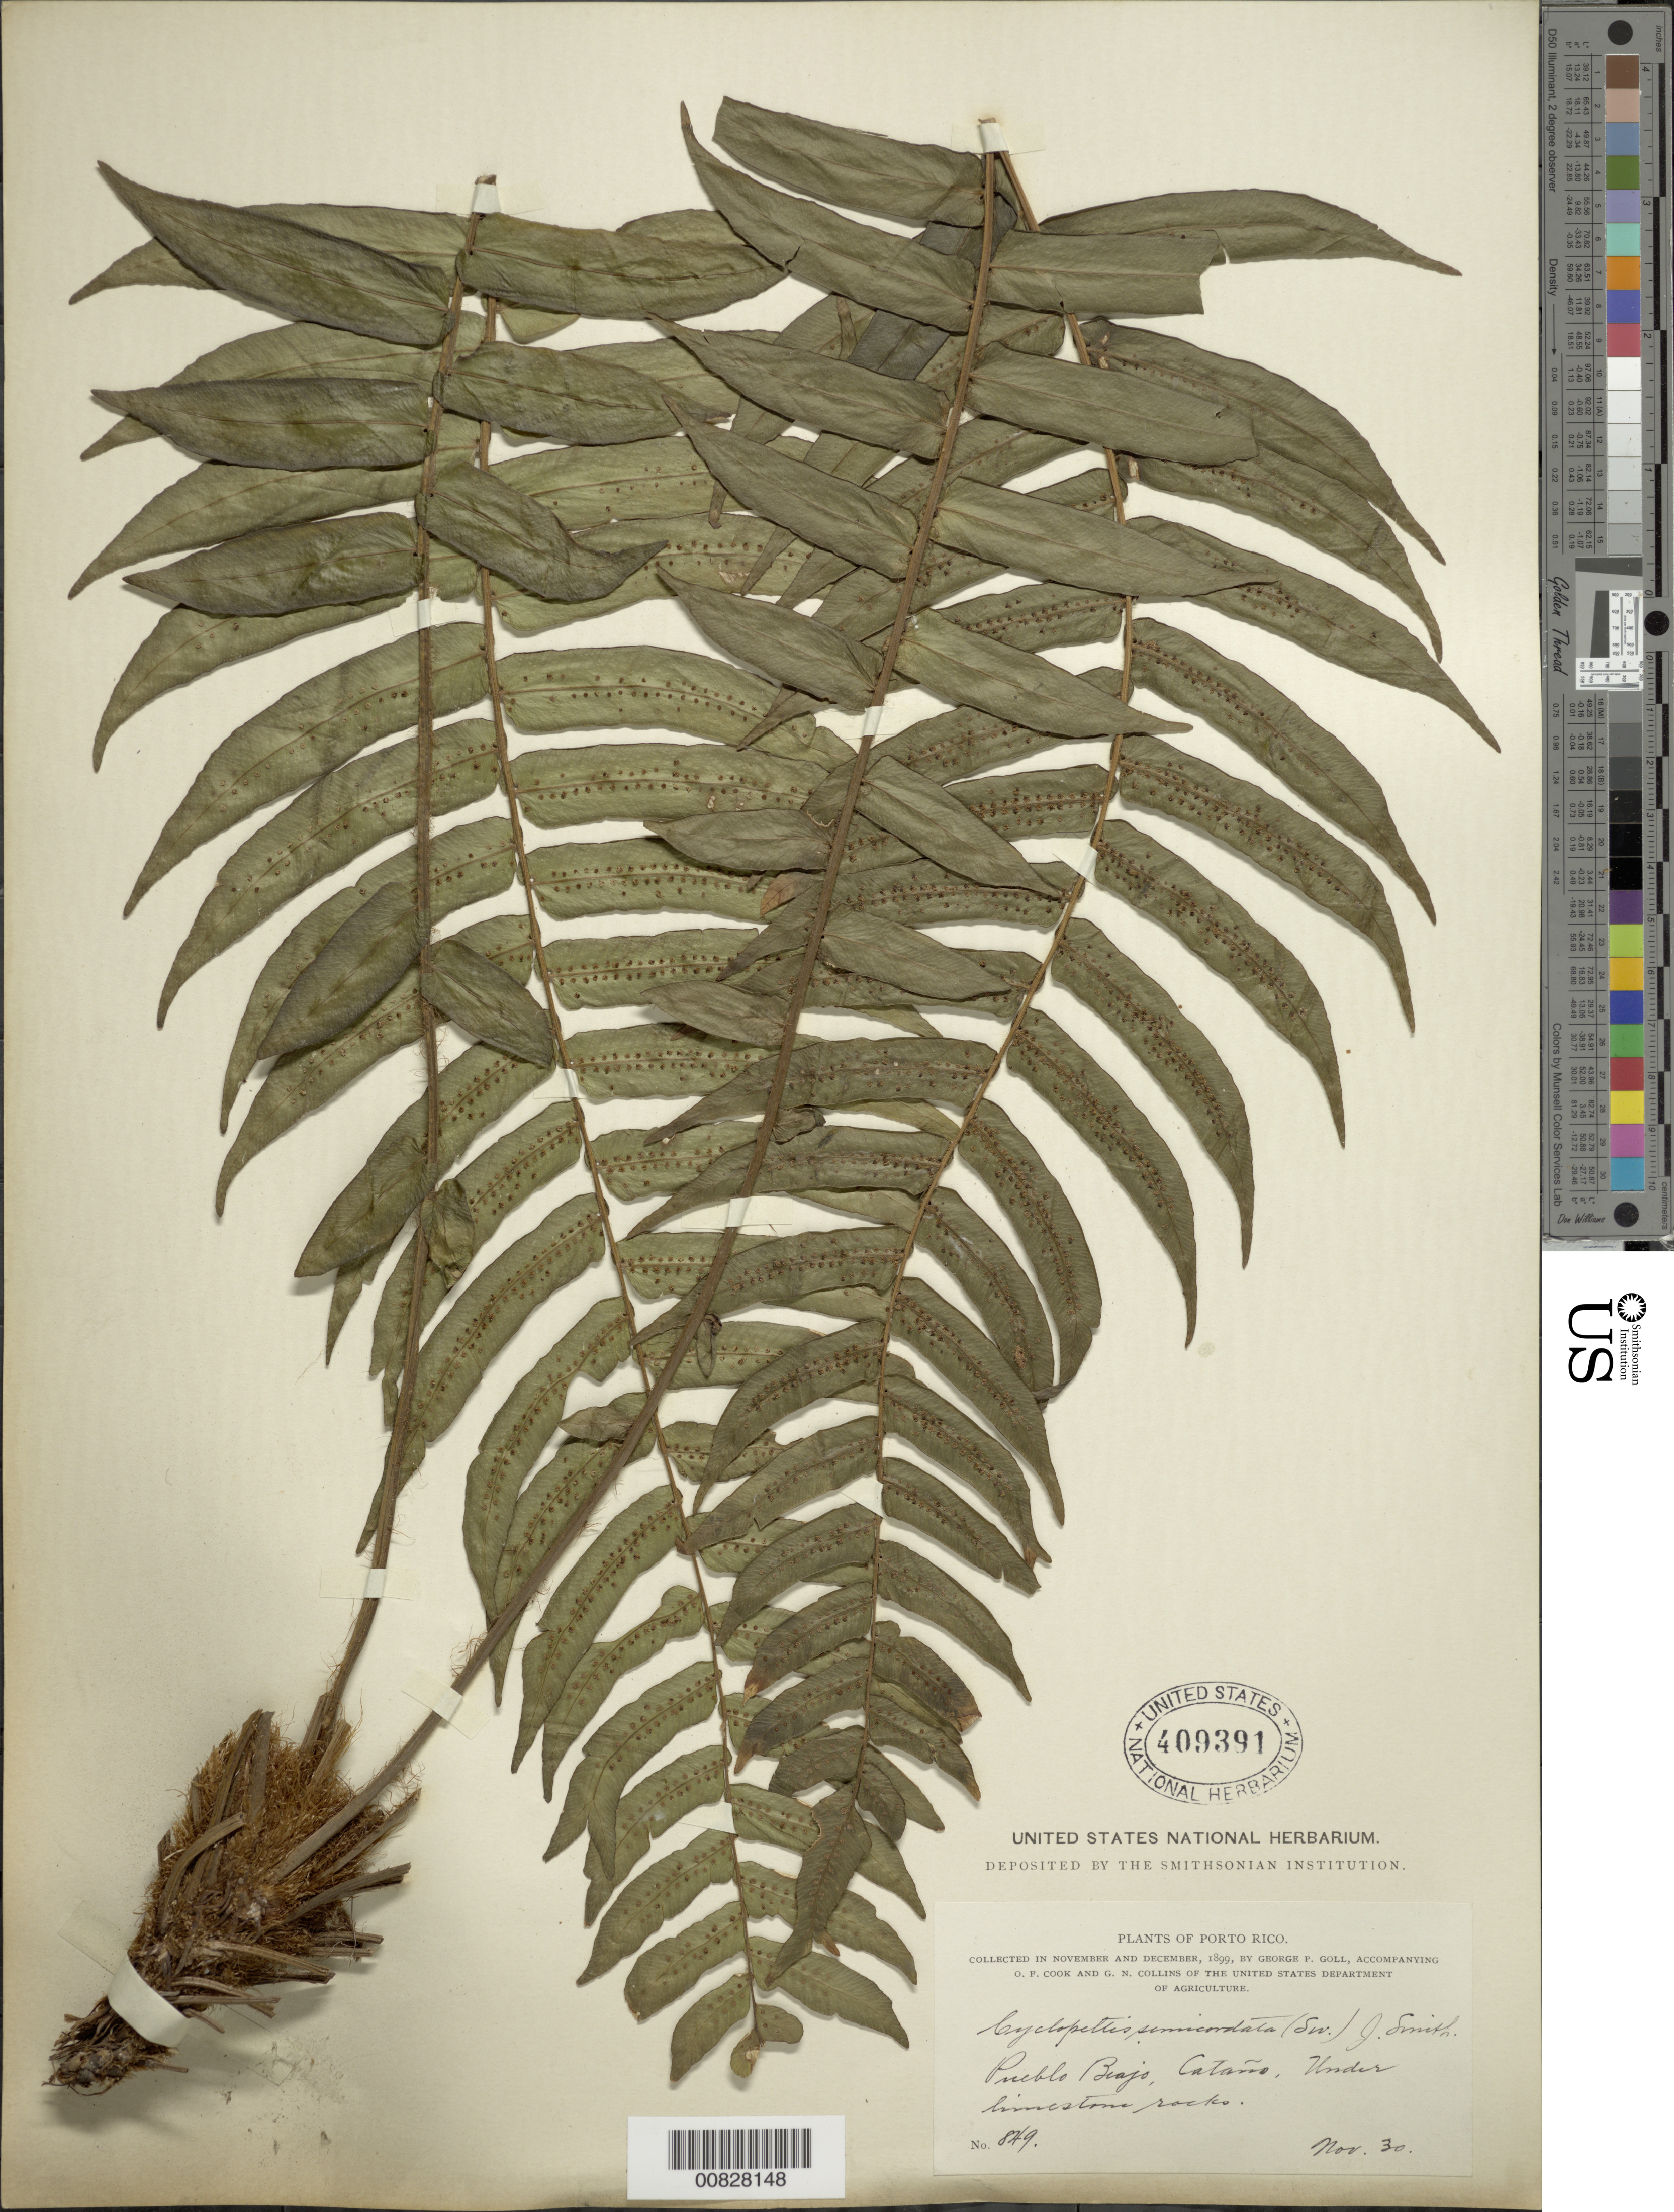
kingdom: Plantae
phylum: Tracheophyta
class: Polypodiopsida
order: Polypodiales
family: Lomariopsidaceae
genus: Cyclopeltis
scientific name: Cyclopeltis semicordata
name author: (Sw.) J. Sm.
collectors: G. Goll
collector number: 849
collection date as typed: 30 Nov 1899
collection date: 1899-11-30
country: Puerto Rico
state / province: Bayamón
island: Puerto Rico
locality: Pueblo Beajo, Cátaños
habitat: Under limestone rocks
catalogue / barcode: US 409391